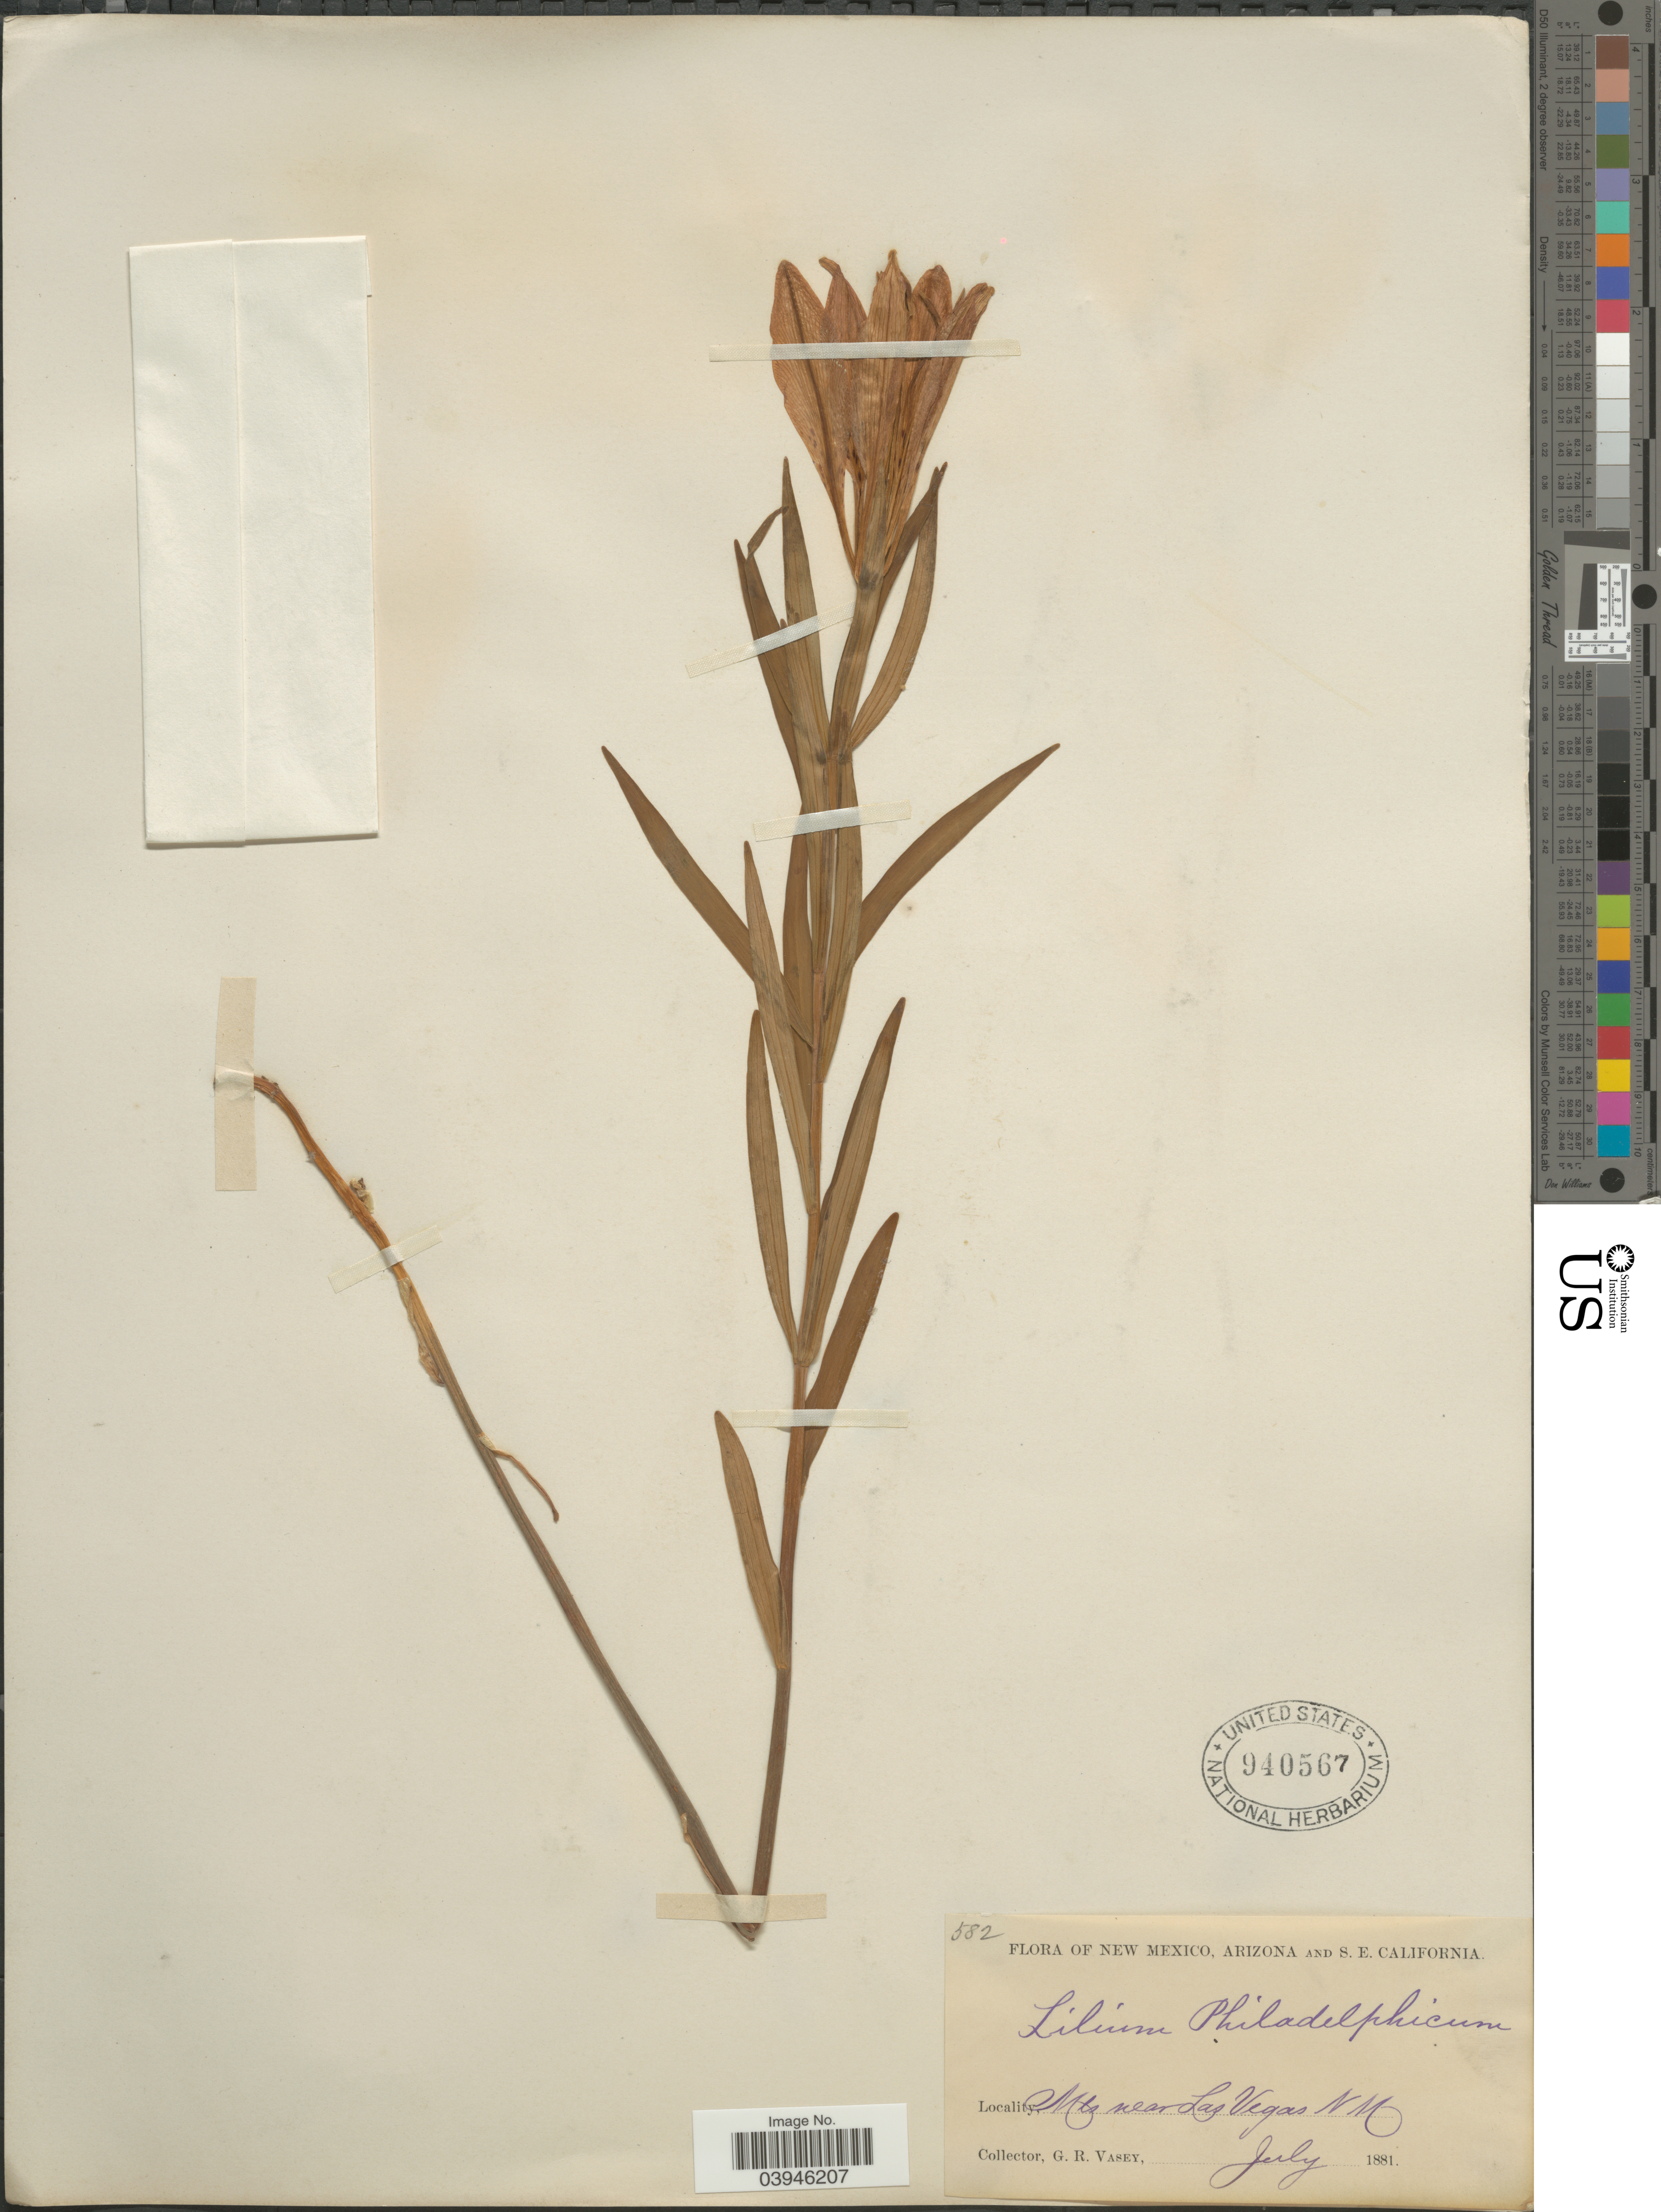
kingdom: Plantae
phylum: Tracheophyta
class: Liliopsida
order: Liliales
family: Liliaceae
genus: Lilium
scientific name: Lilium philadelphicum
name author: L.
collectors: G. R. Vasey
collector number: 582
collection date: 1881-07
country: United States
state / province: New Mexico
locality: Mts near Las Vegas.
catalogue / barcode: US 940567